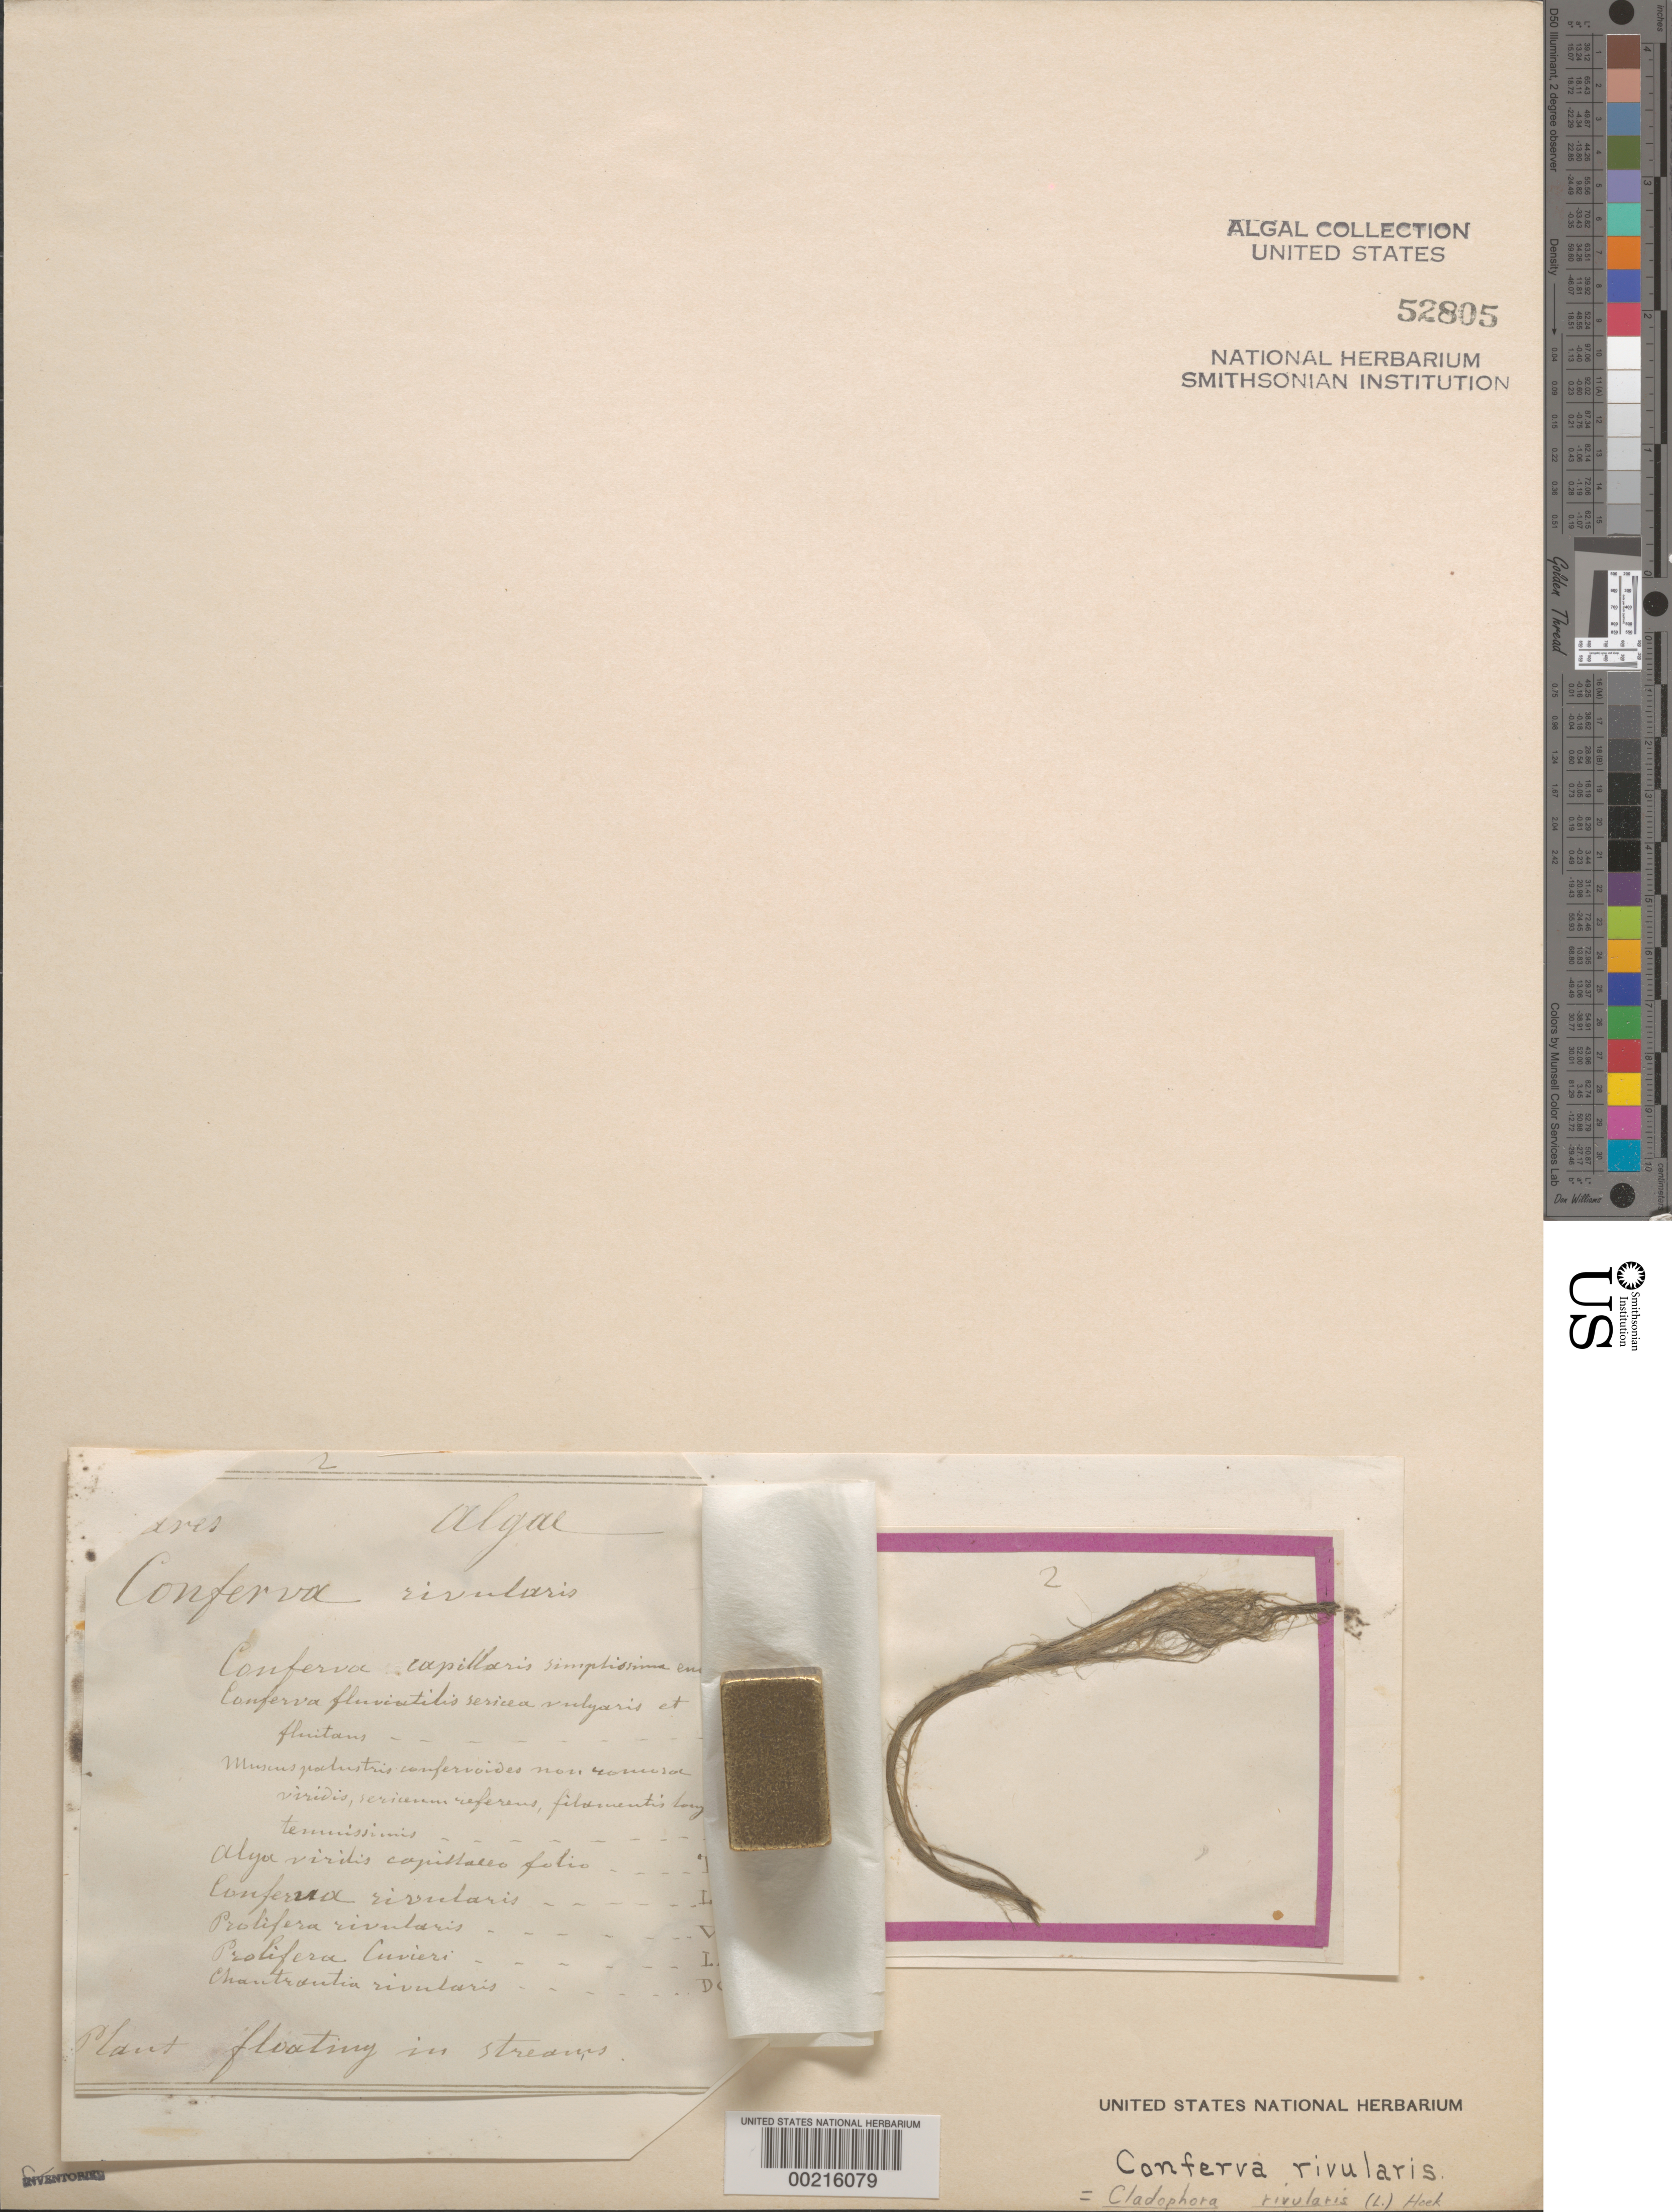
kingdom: Plantae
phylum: Chlorophyta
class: Ulvophyceae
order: Cladophorales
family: Cladophoraceae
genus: Cladophora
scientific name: Cladophora rivularis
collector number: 2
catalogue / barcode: US 52805